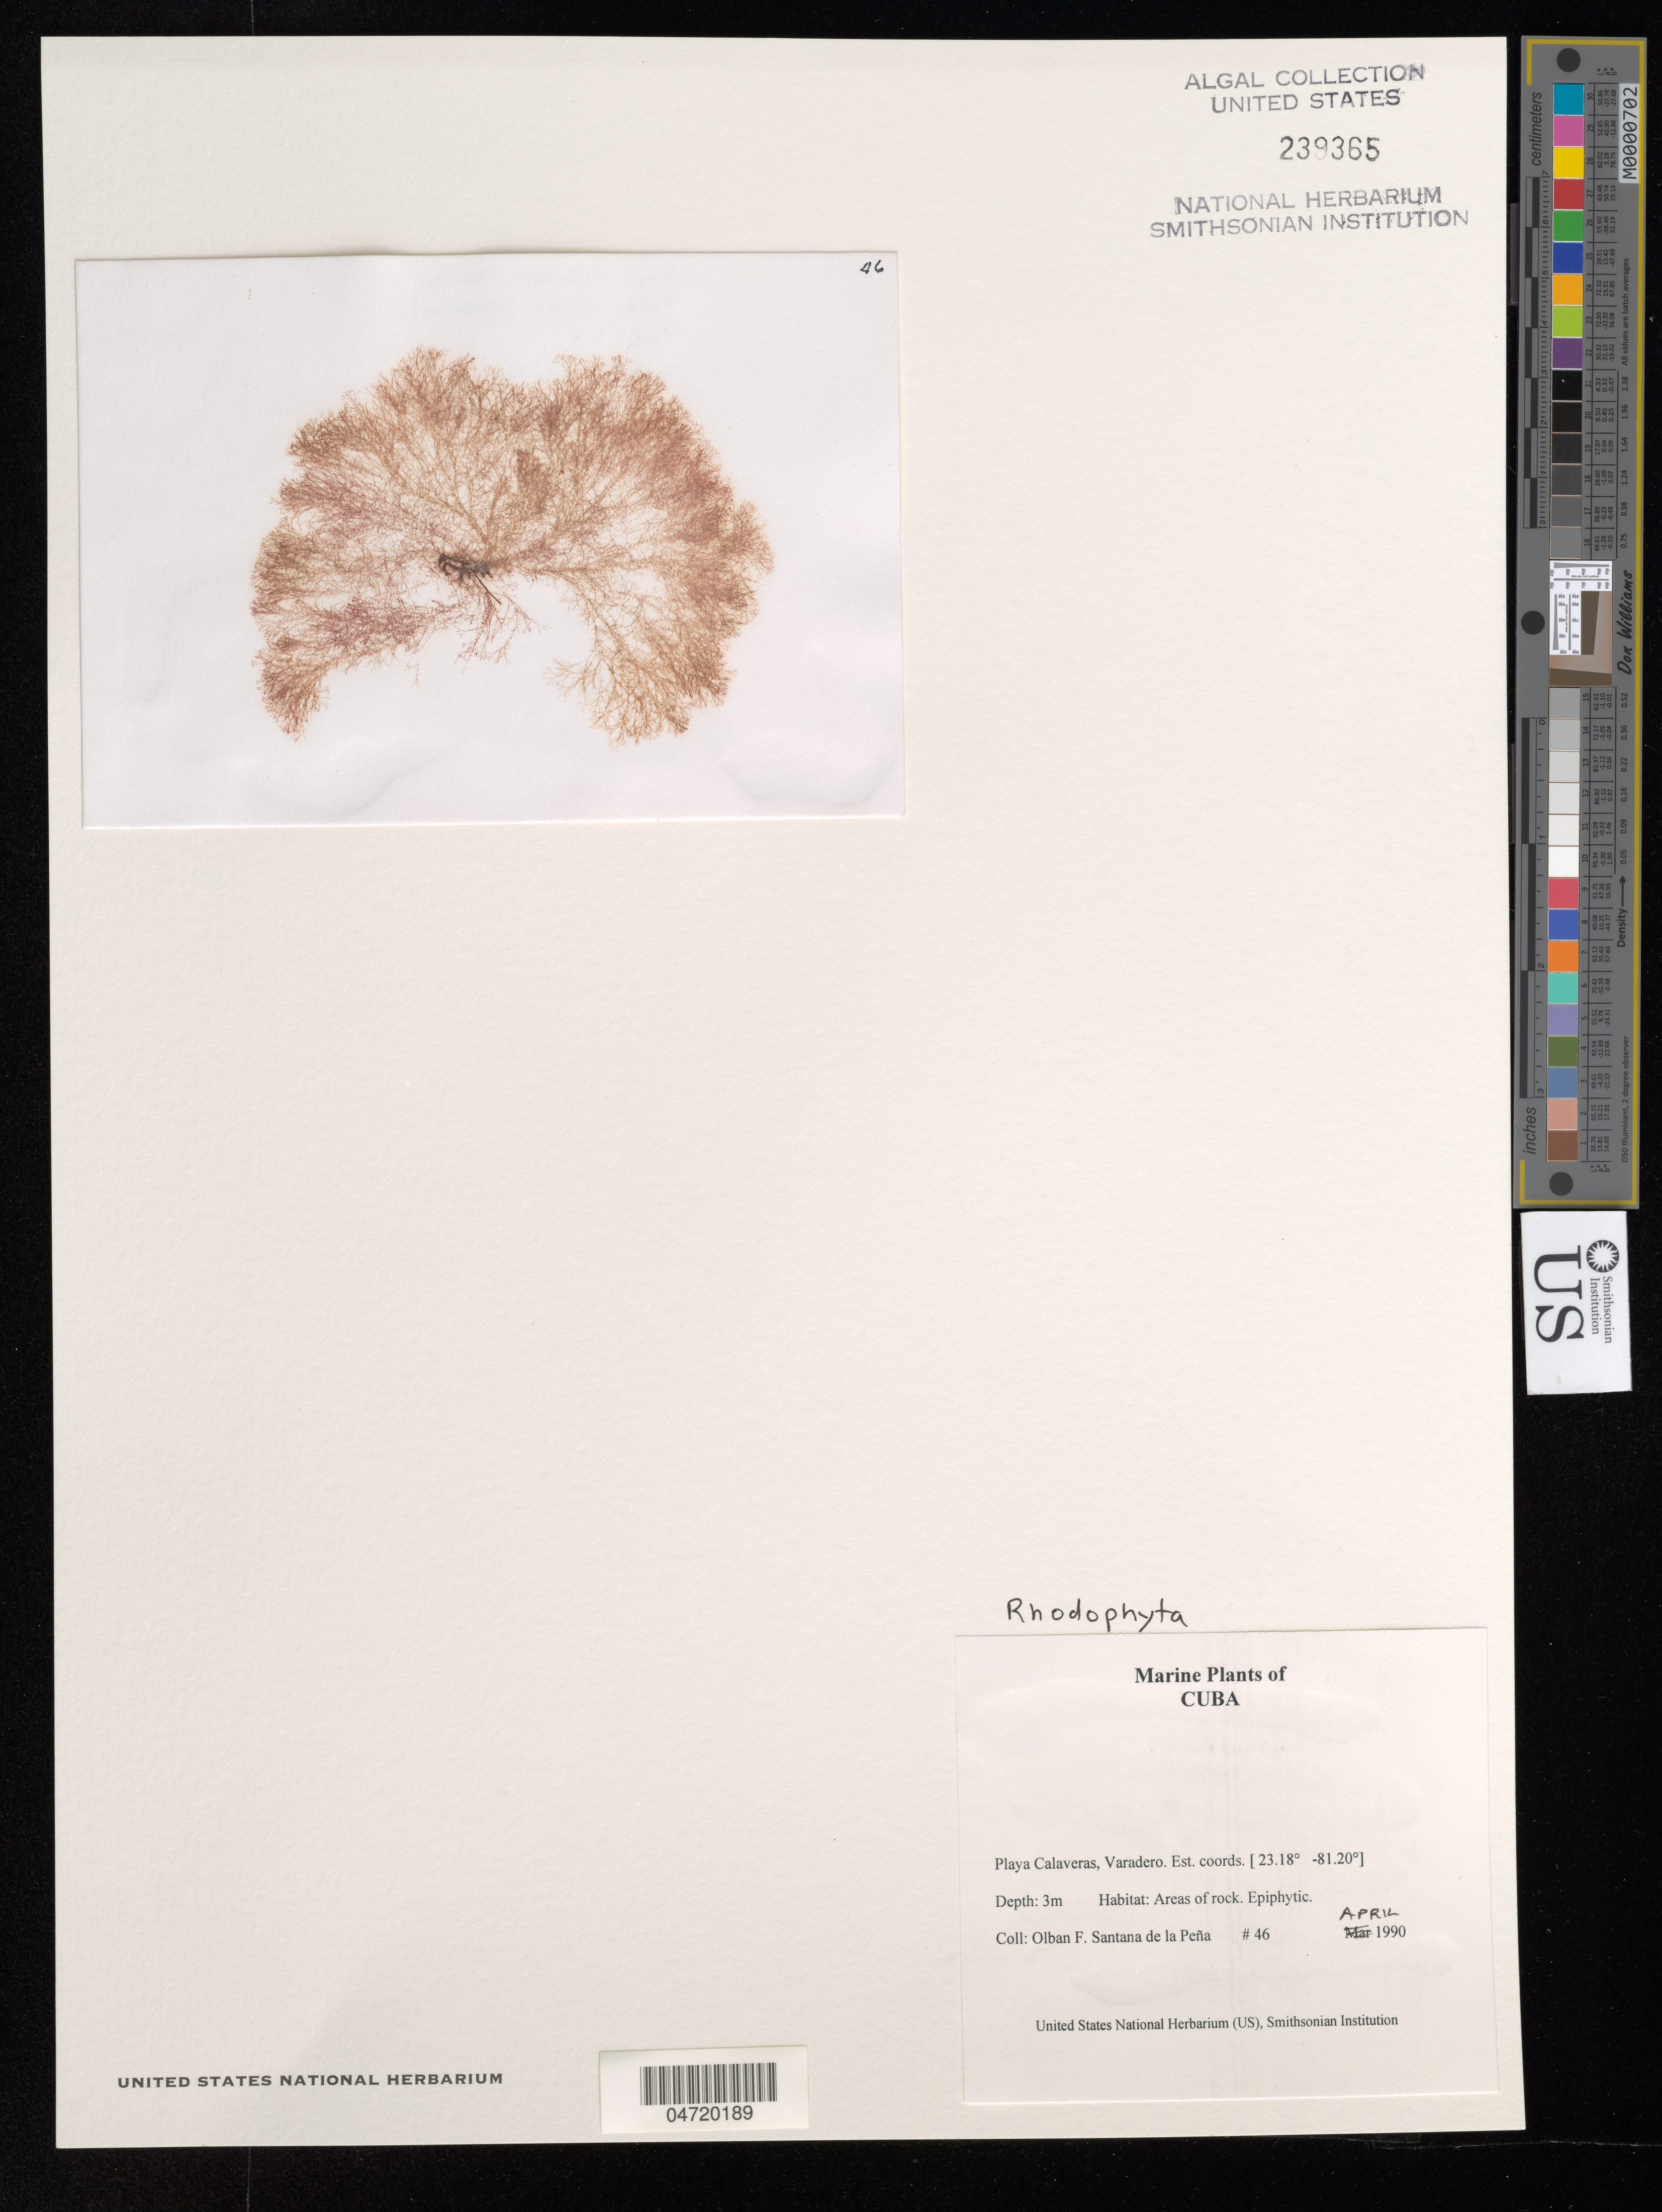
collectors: O. Santana de la Peña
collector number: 46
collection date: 1990-04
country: Cuba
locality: Playa Calavederas, Varadero.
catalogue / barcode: US 239365